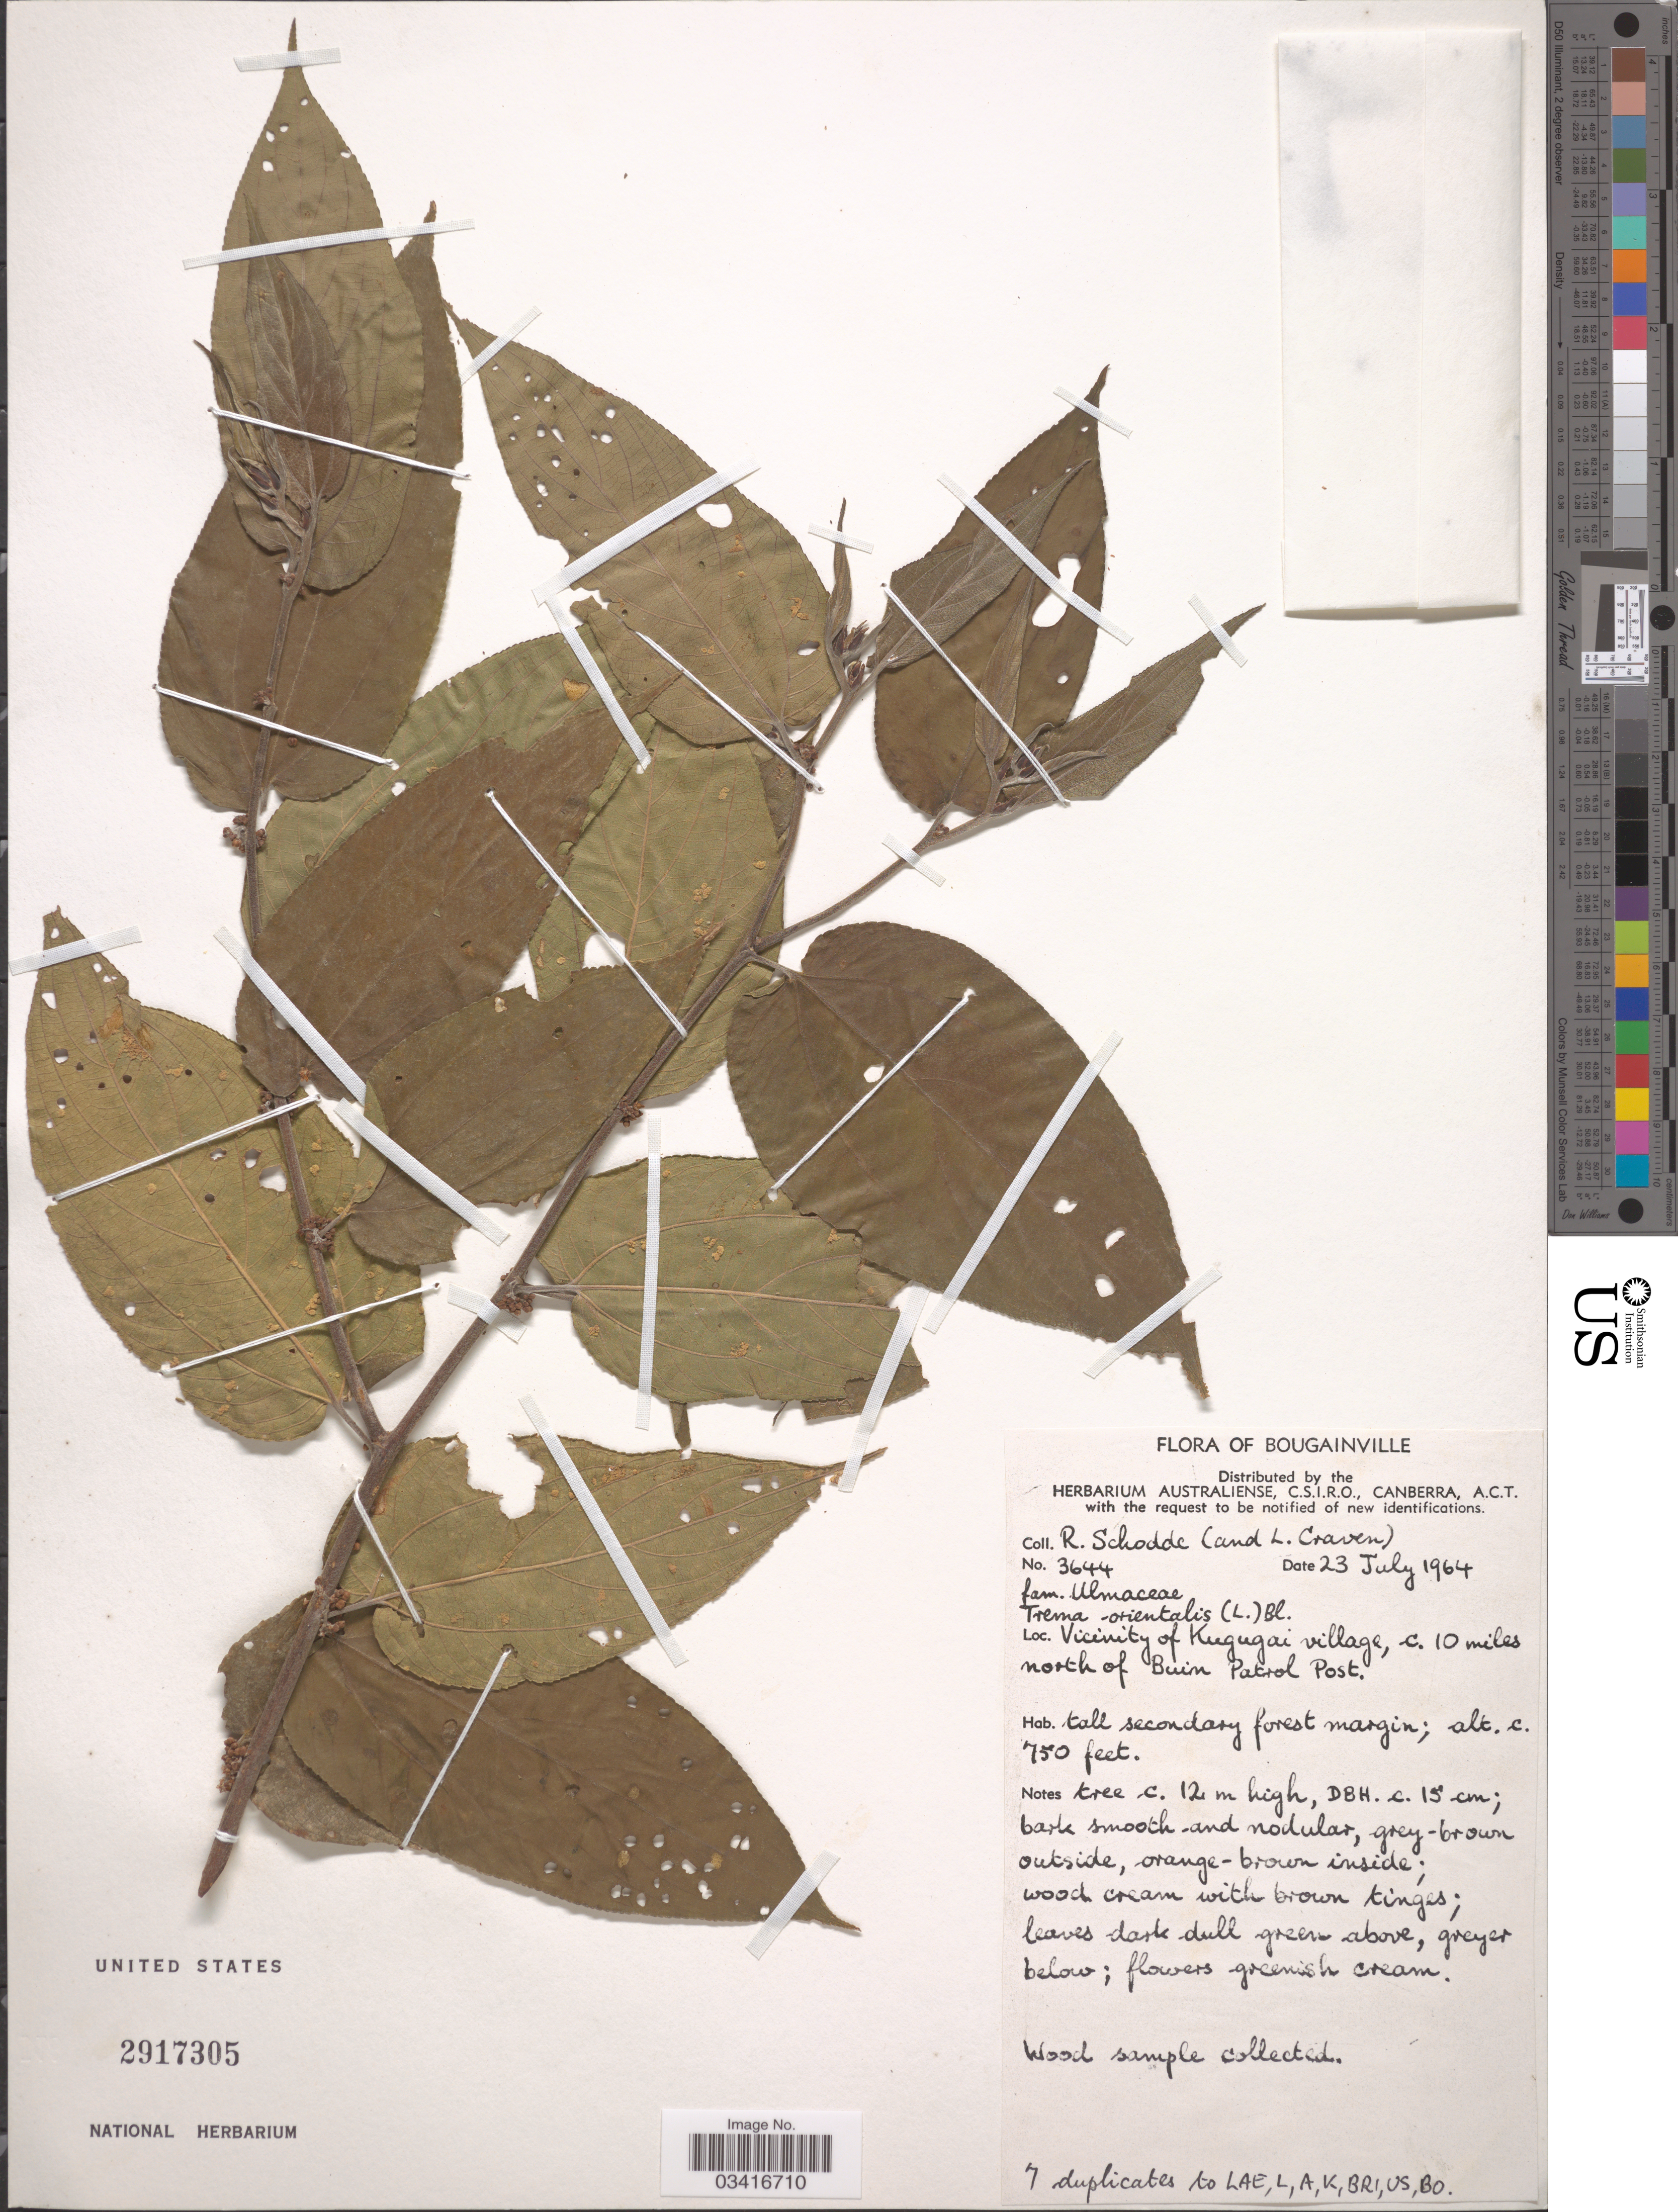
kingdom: Plantae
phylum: Tracheophyta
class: Magnoliopsida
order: Rosales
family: Cannabaceae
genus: Trema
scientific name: Trema orientale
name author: (L.) Blume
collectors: R. Schodde & L. A. Craven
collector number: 3644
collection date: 1964-07-23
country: Papua New Guinea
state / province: Bougainville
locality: Vicinity of Kugugai village, c. 10 miles north of Buin Patrol Post.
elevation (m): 229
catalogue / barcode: US 2917305